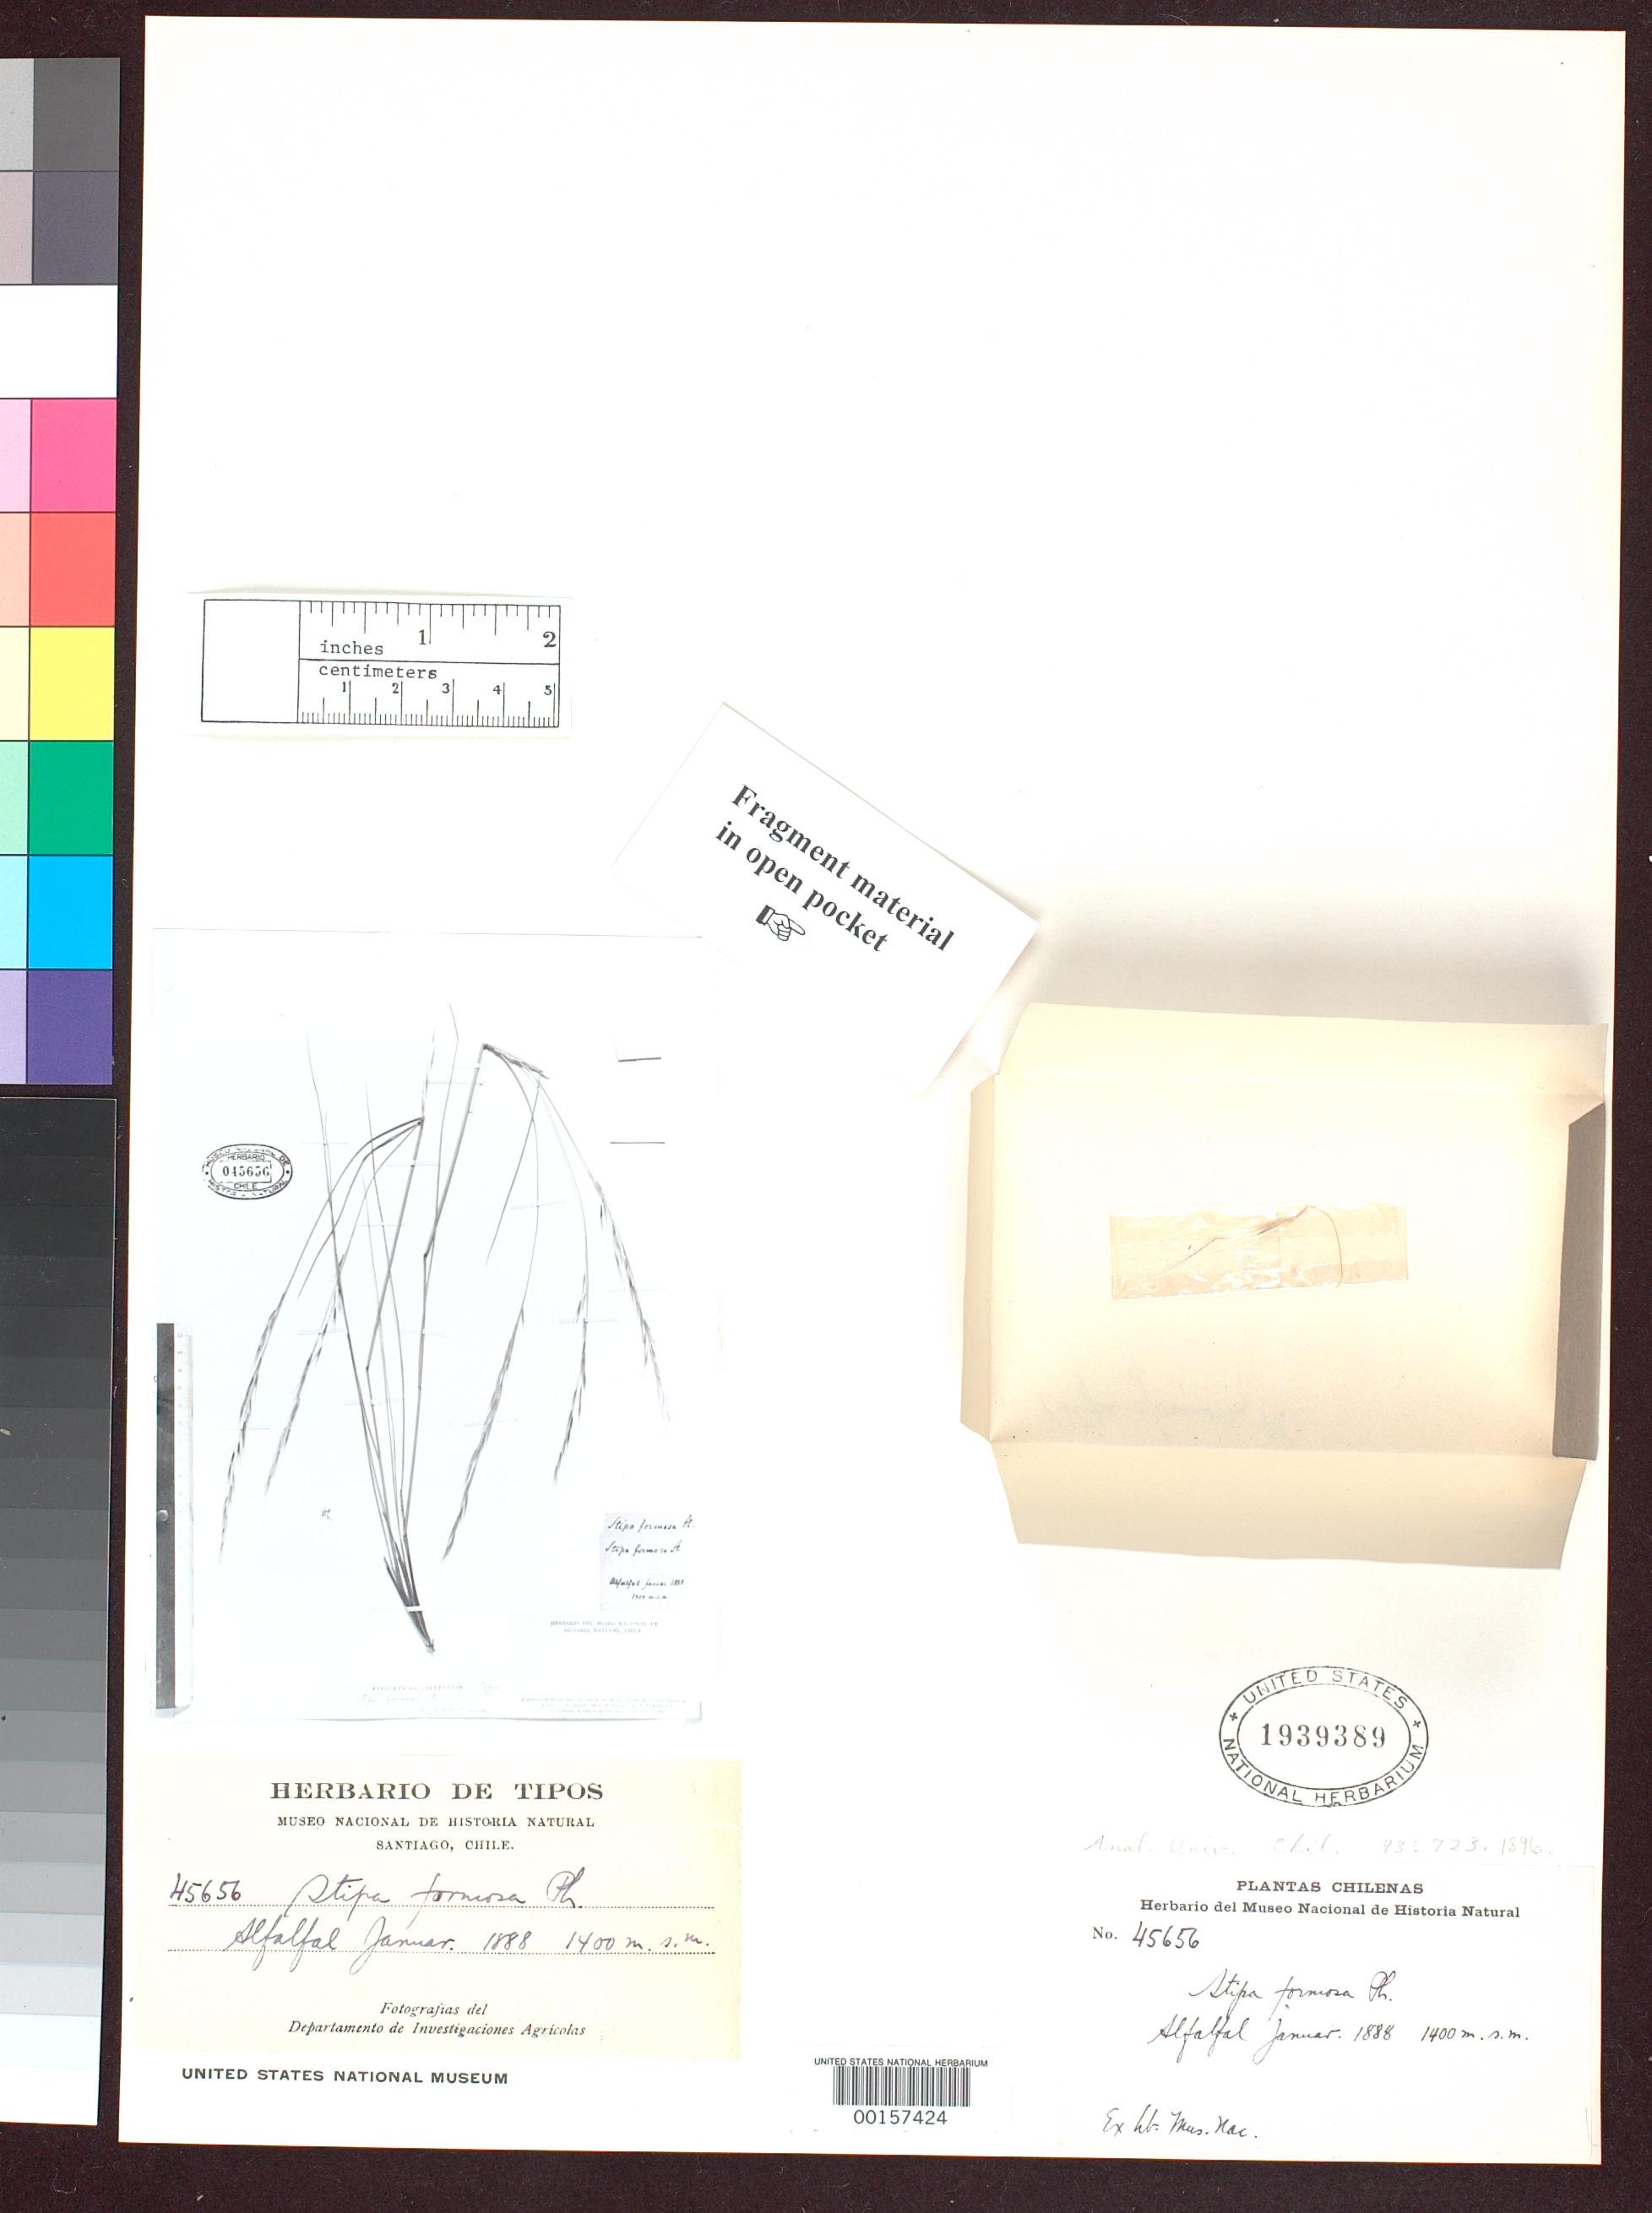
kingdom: Plantae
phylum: Tracheophyta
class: Liliopsida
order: Poales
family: Poaceae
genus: Stipa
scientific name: Stipa formosa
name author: Phil.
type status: Type Fragment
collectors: R. A. Philippi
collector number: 45656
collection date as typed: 1888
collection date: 1888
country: Chile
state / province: Región Metropolitana (RM)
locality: Rio Colorado Andium.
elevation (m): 1400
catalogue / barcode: US 1939389